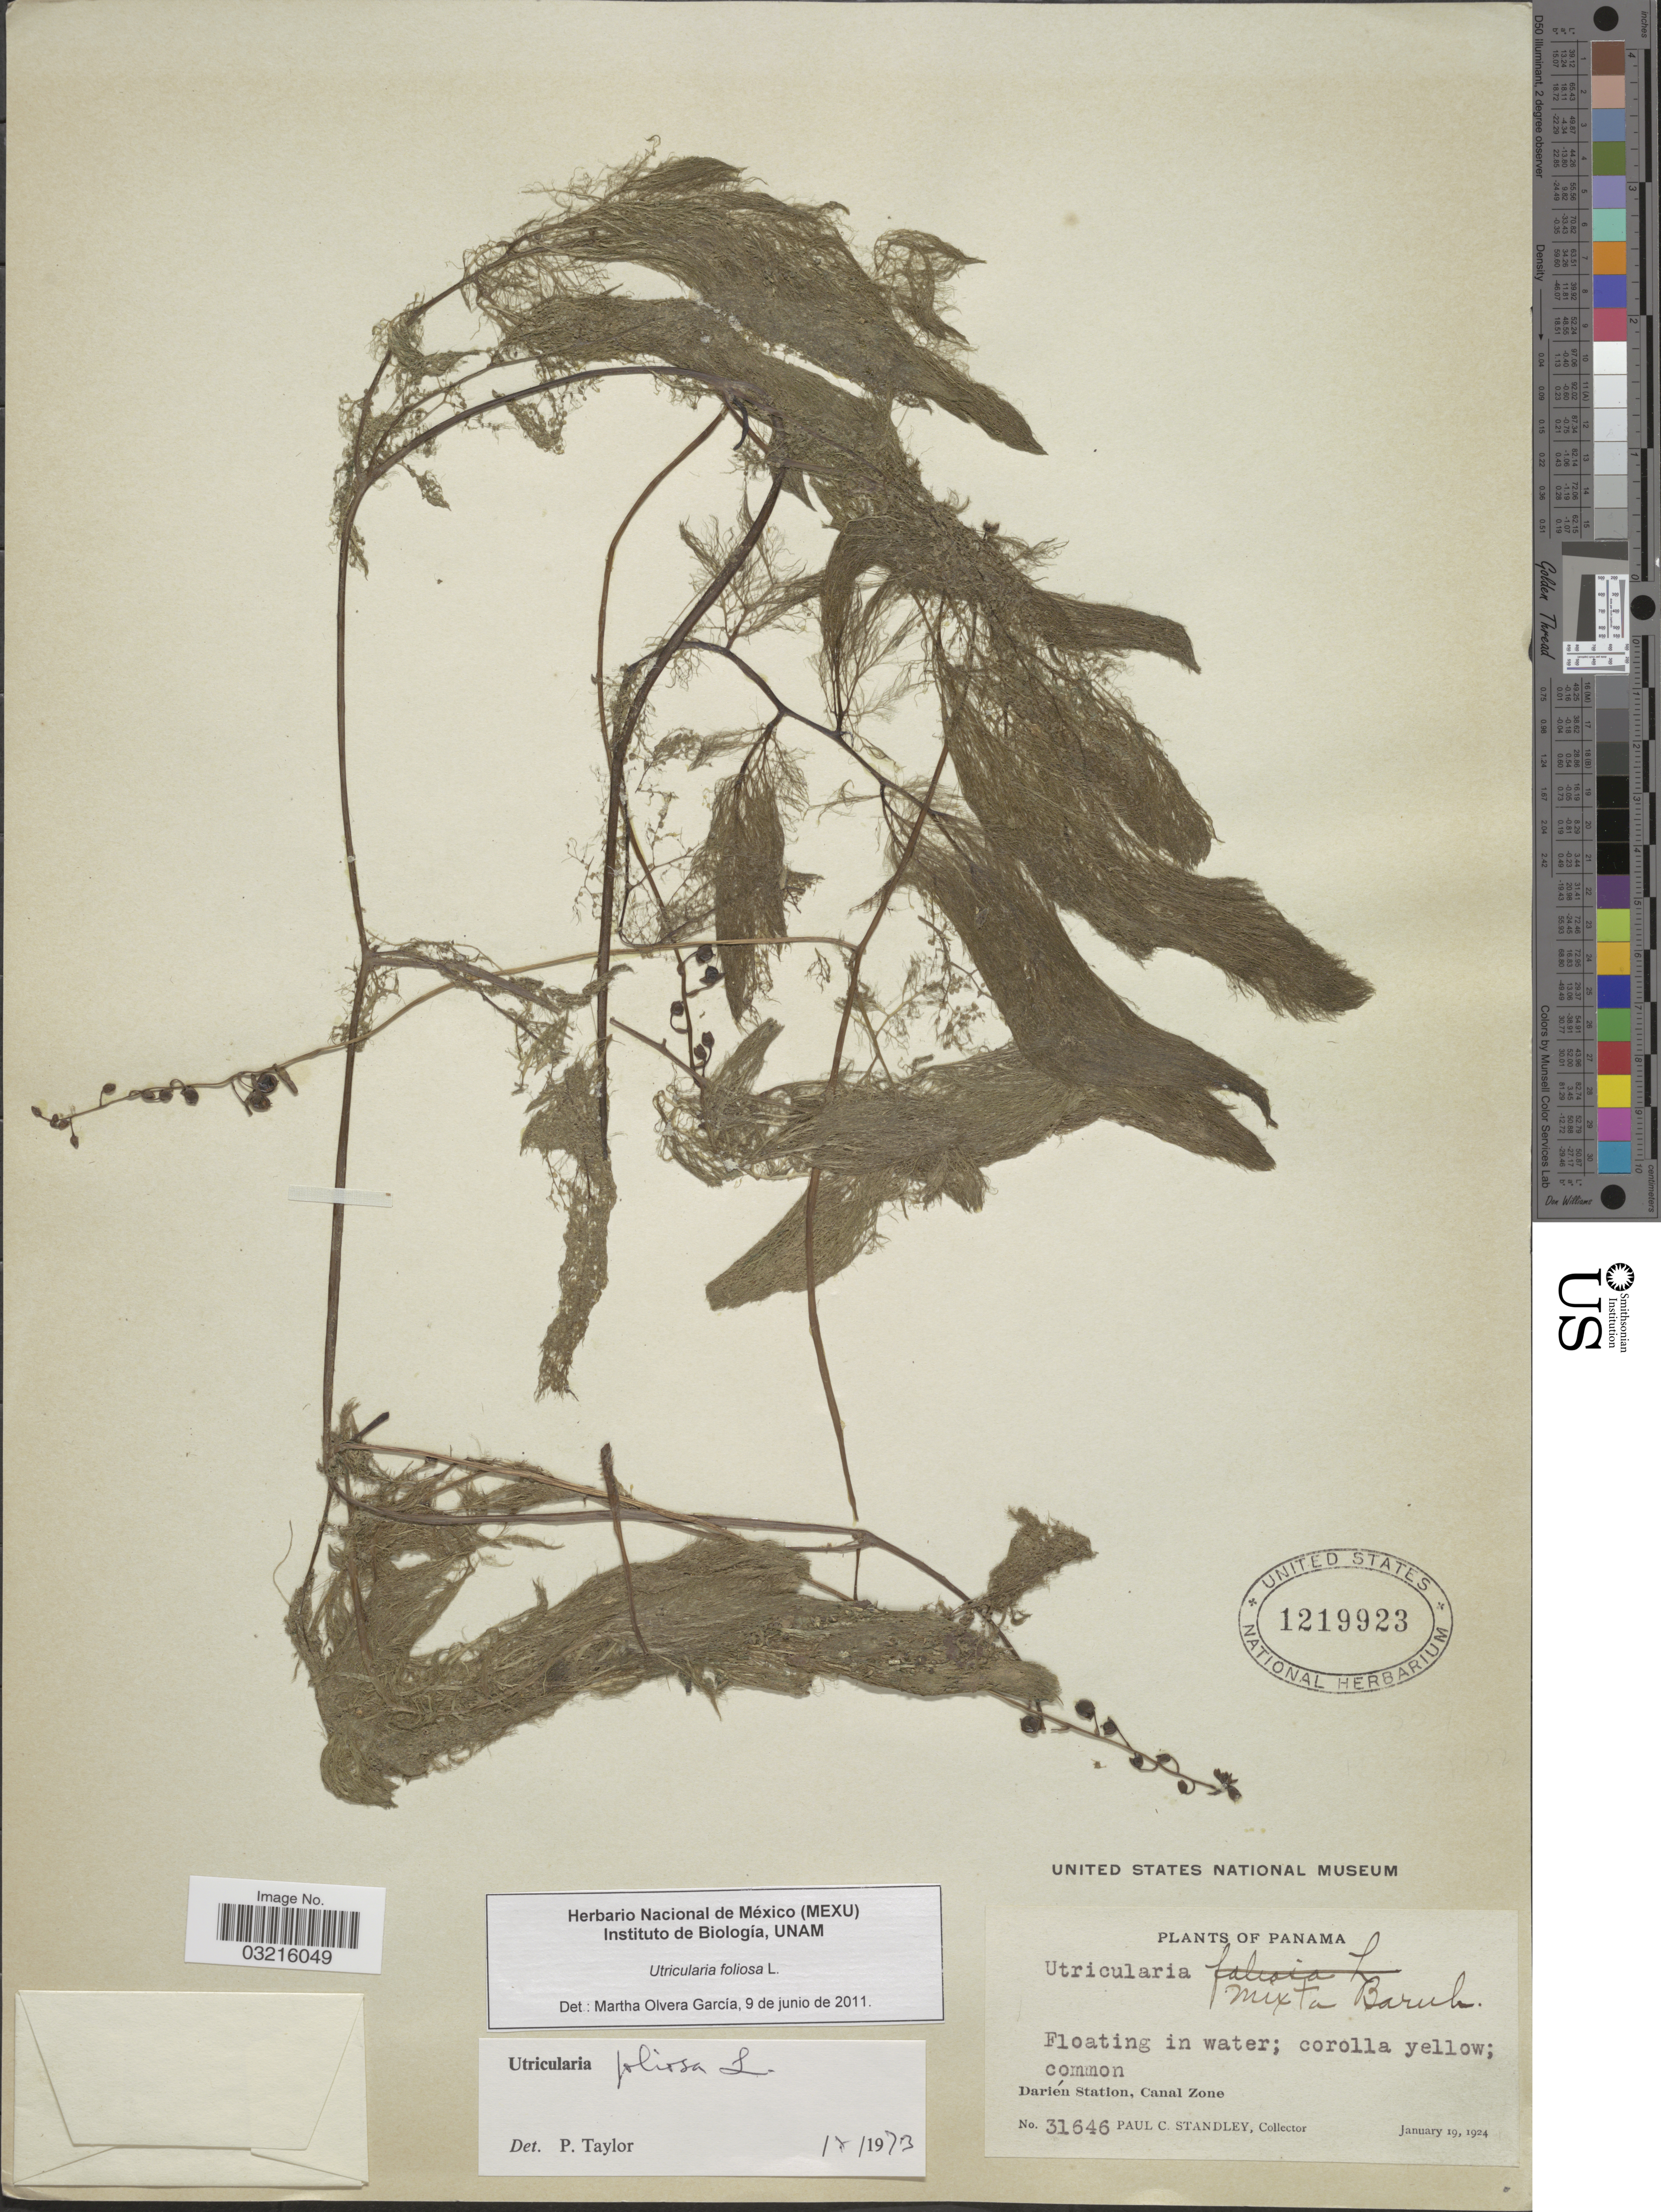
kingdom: Plantae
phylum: Tracheophyta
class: Magnoliopsida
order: Lamiales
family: Lentibulariaceae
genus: Utricularia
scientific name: Utricularia foliosa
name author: L.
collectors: P. C. Standley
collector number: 31646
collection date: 1924-01-19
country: Panama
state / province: Colón / Panamá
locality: Darién Station, Canal Zone.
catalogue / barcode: US 1219923